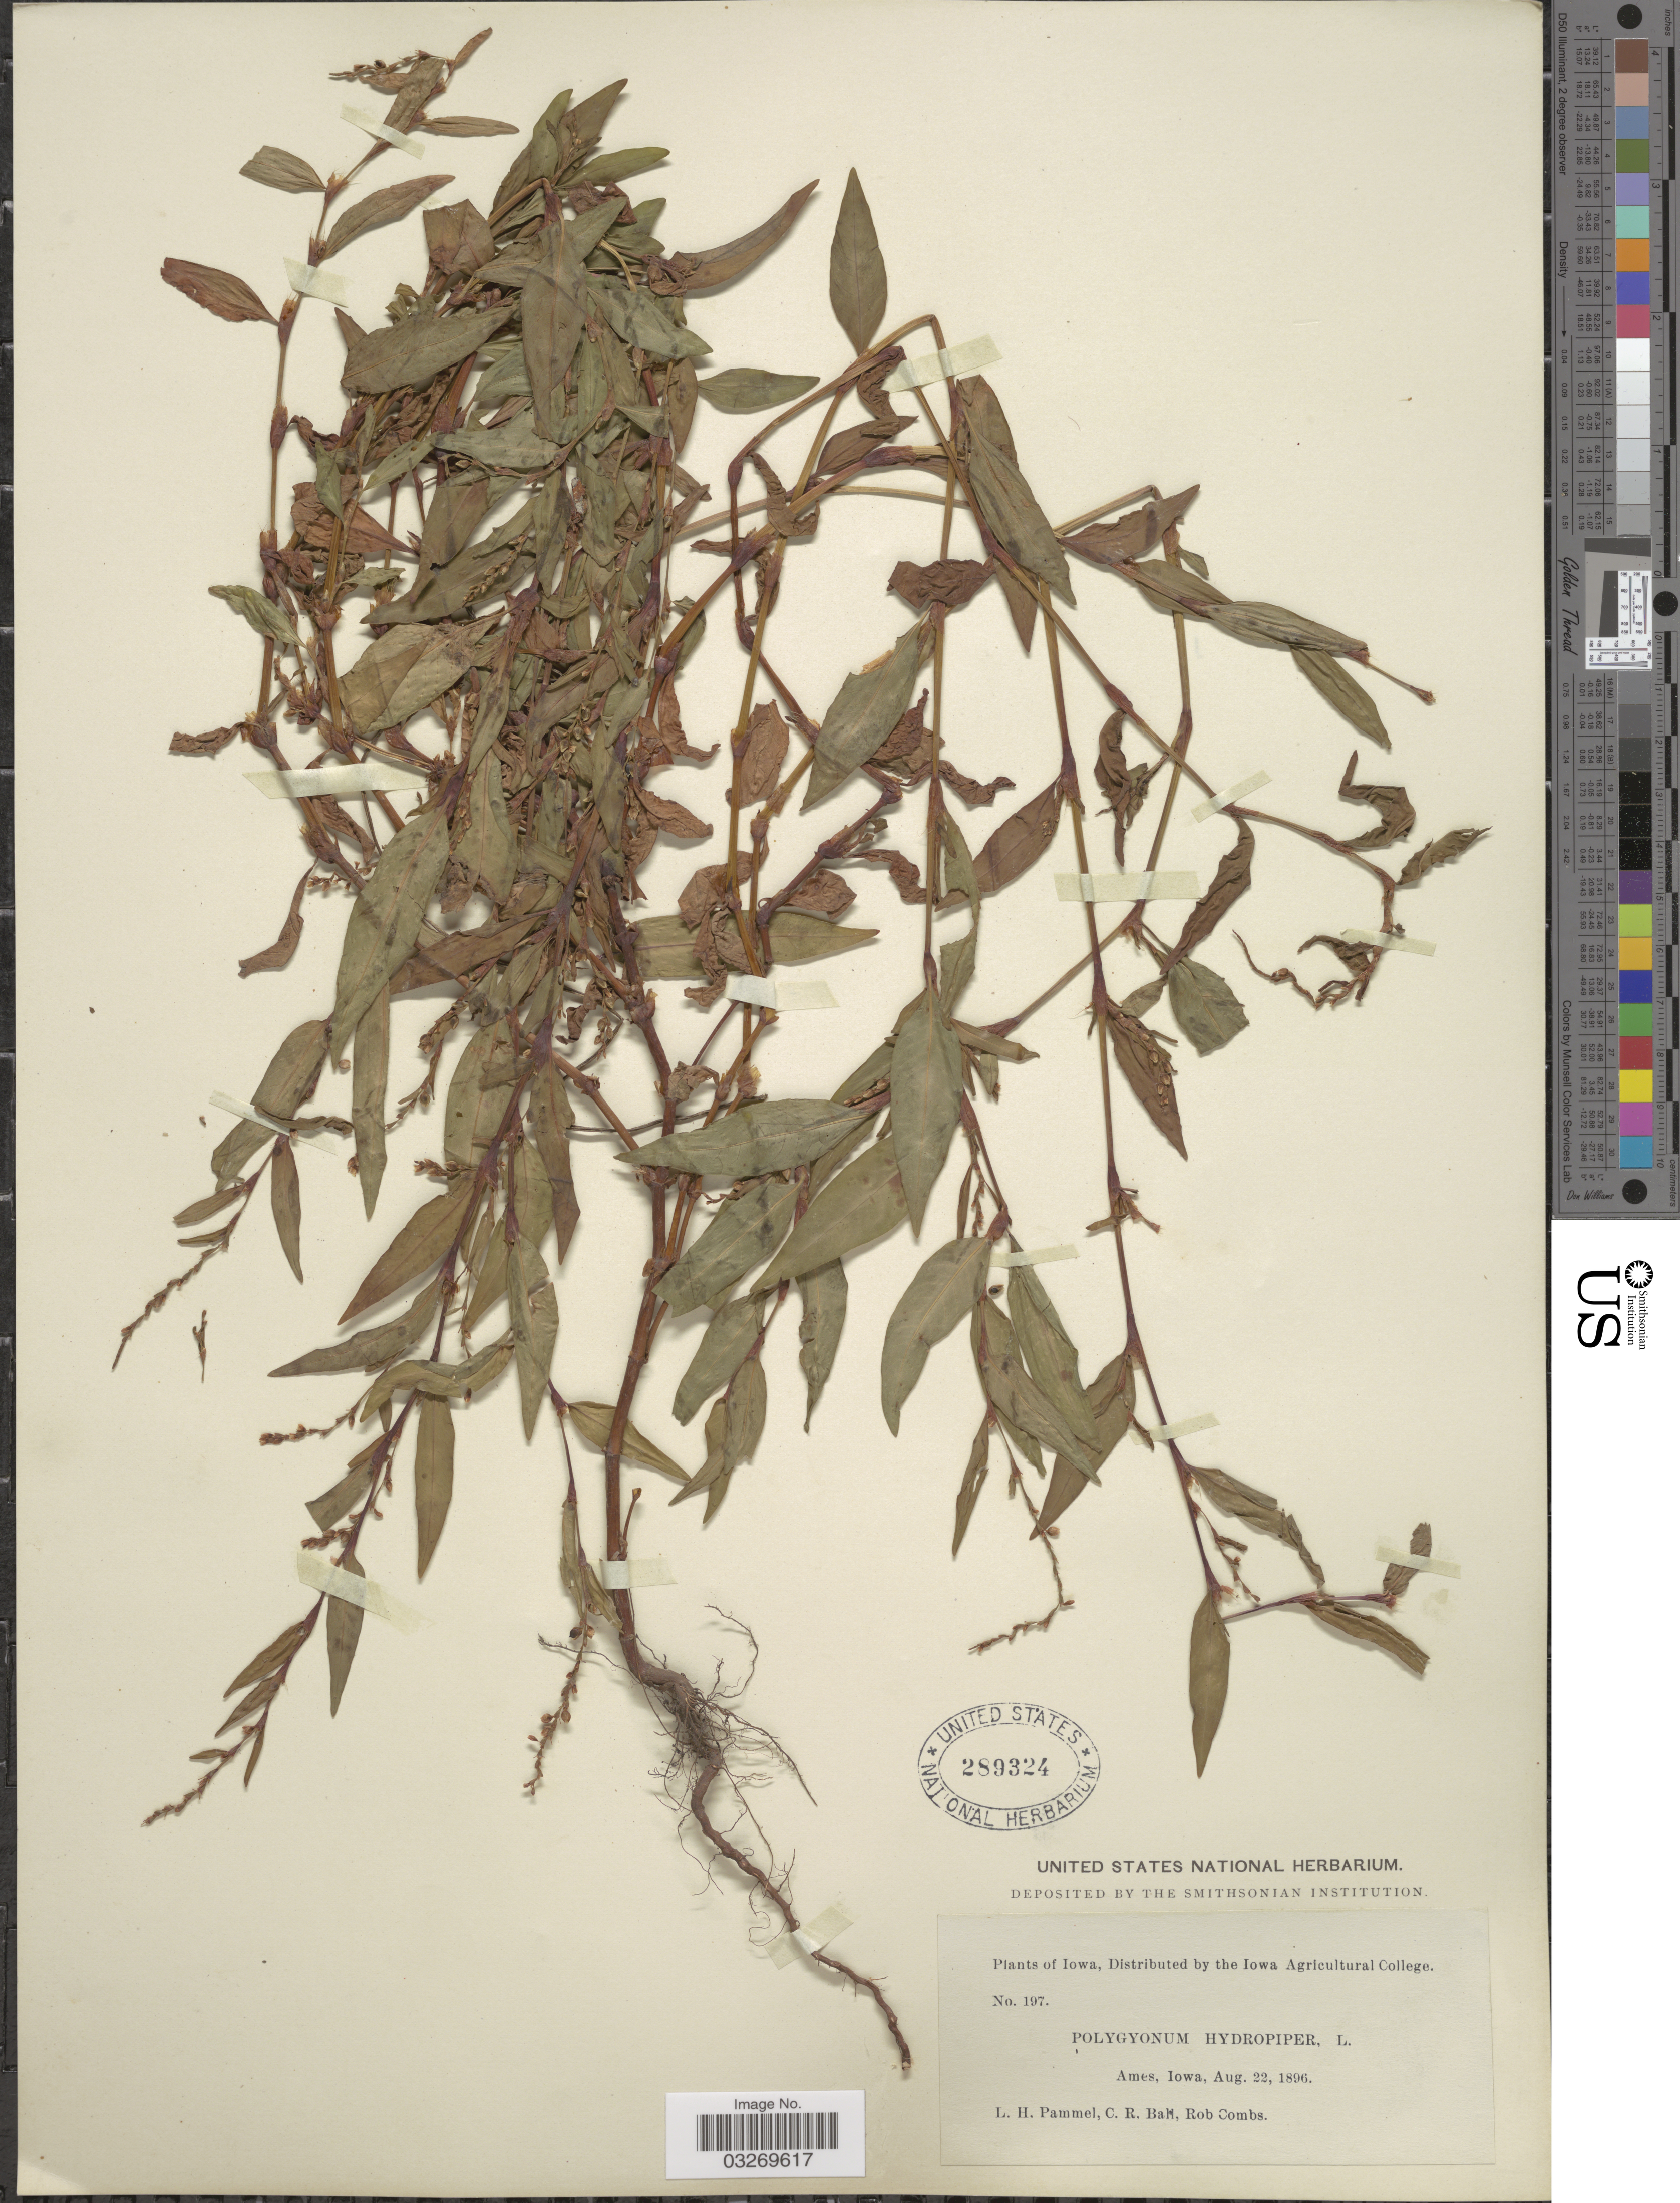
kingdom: Plantae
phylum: Tracheophyta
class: Magnoliopsida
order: Caryophyllales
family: Polygonaceae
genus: Persicaria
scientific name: Persicaria hydropiper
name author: (L.) Delarbre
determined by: Atha, D. E.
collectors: L. Pammel, C. R. Ball & R. Combs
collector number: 197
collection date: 1896-08-22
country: United States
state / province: Iowa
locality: Ames.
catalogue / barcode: US 289324